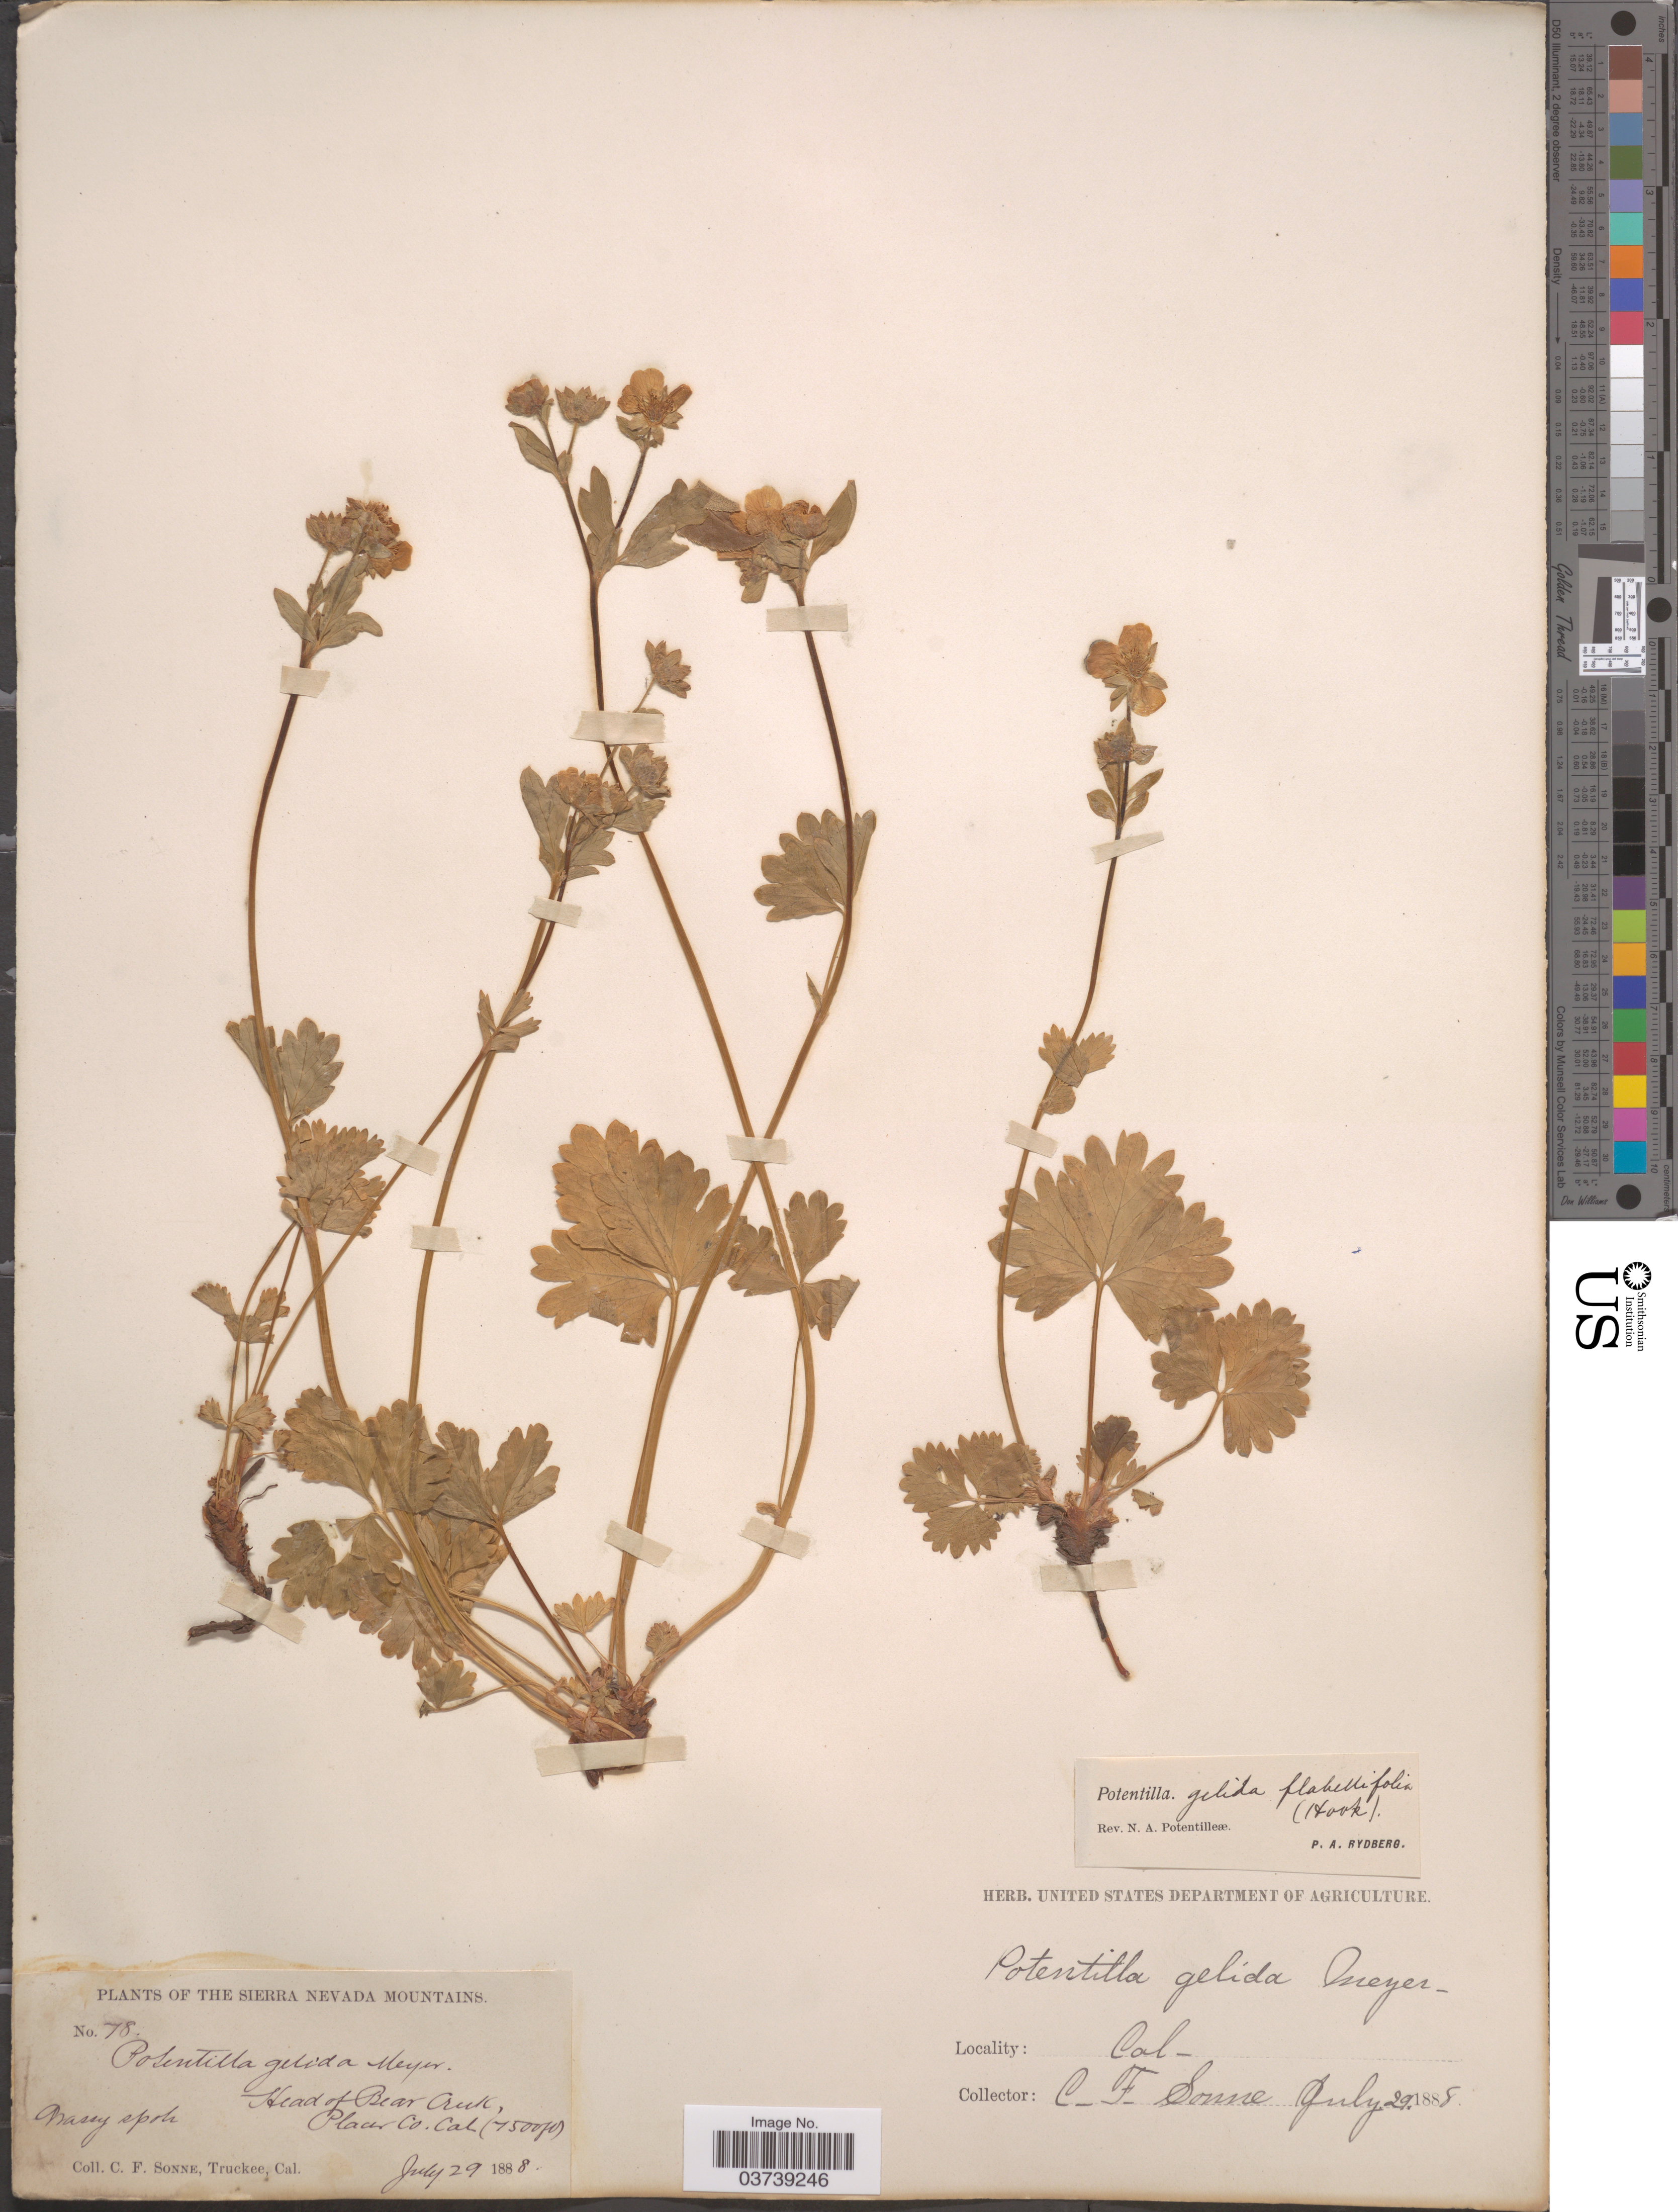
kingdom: Plantae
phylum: Tracheophyta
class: Magnoliopsida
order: Rosales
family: Rosaceae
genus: Potentilla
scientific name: Potentilla flabellifolia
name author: Hook. ex Torr. & A. Gray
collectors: C. Sonne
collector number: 78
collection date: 1888-07-29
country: United States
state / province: California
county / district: Placer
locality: Sierra Nevada Mountains. Head of Bear Creek, Placer Co.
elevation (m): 2286